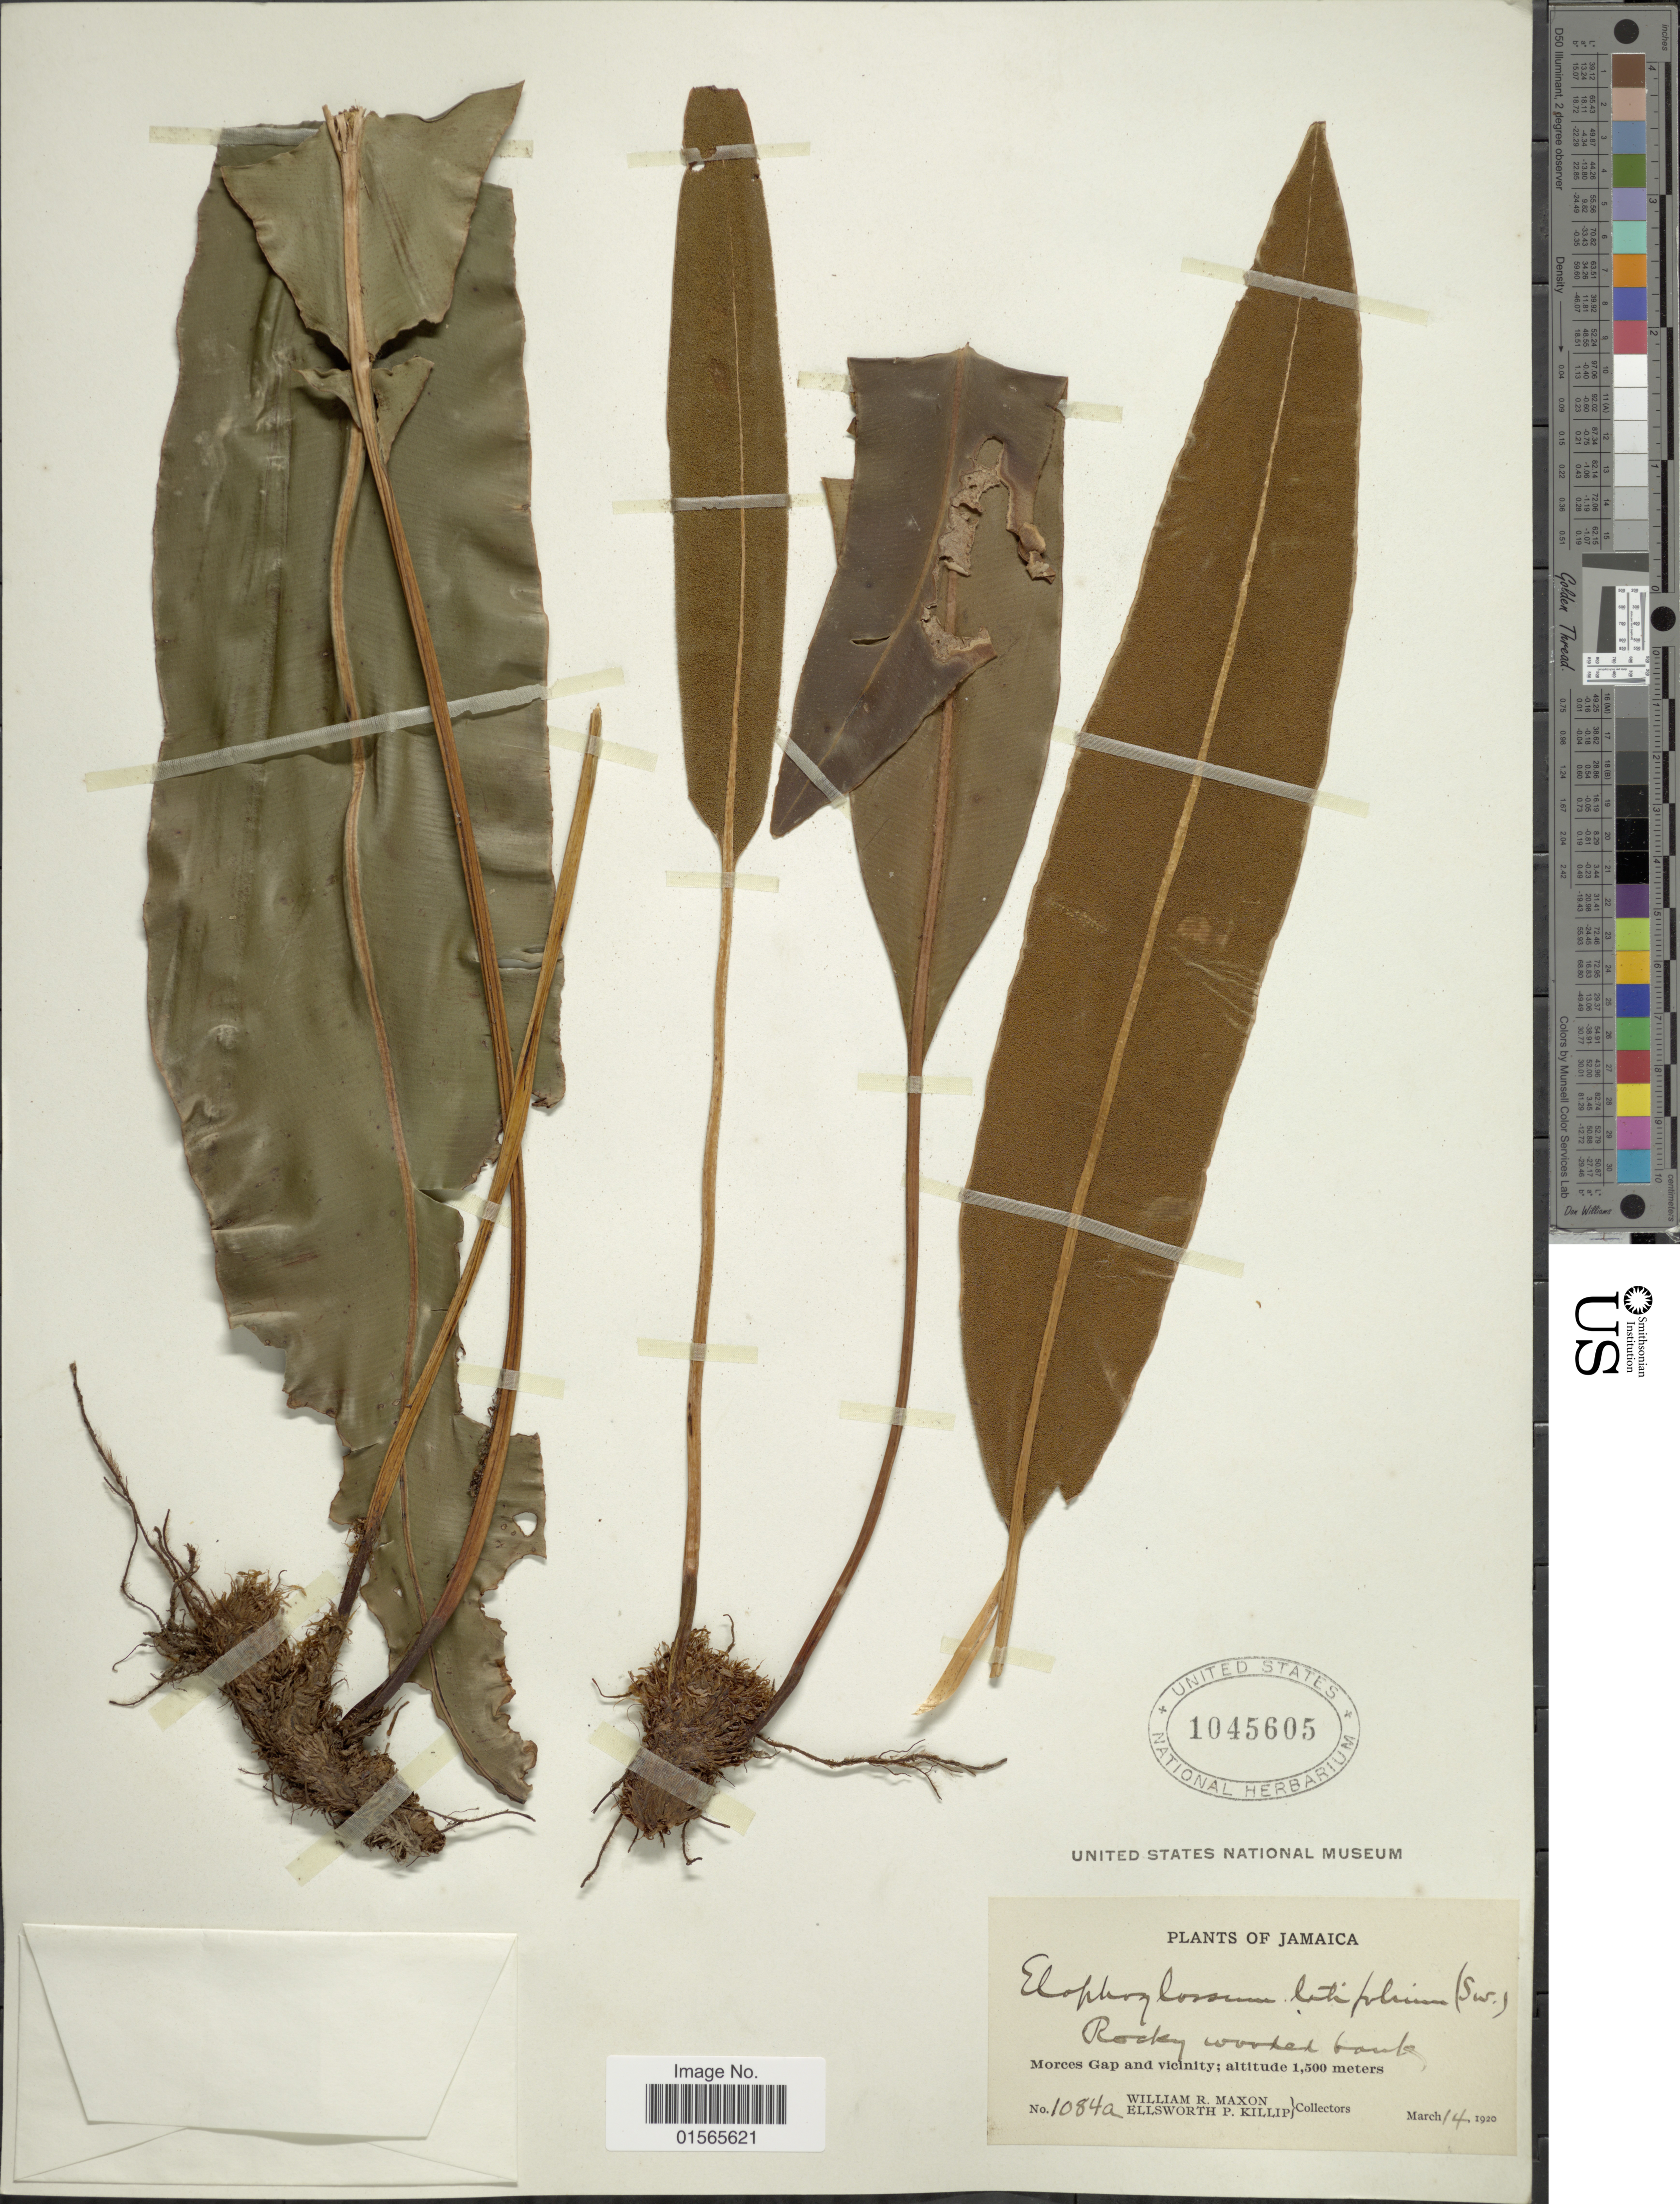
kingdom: Plantae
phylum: Tracheophyta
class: Polypodiopsida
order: Polypodiales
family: Dryopteridaceae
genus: Elaphoglossum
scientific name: Elaphoglossum latifolium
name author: (Sw.) J. Sm.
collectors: W. R. Maxon & E. P. Killip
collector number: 1084a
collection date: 1920-03-14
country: Jamaica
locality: Morces Gap and vicinity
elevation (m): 1500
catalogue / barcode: US 1045605